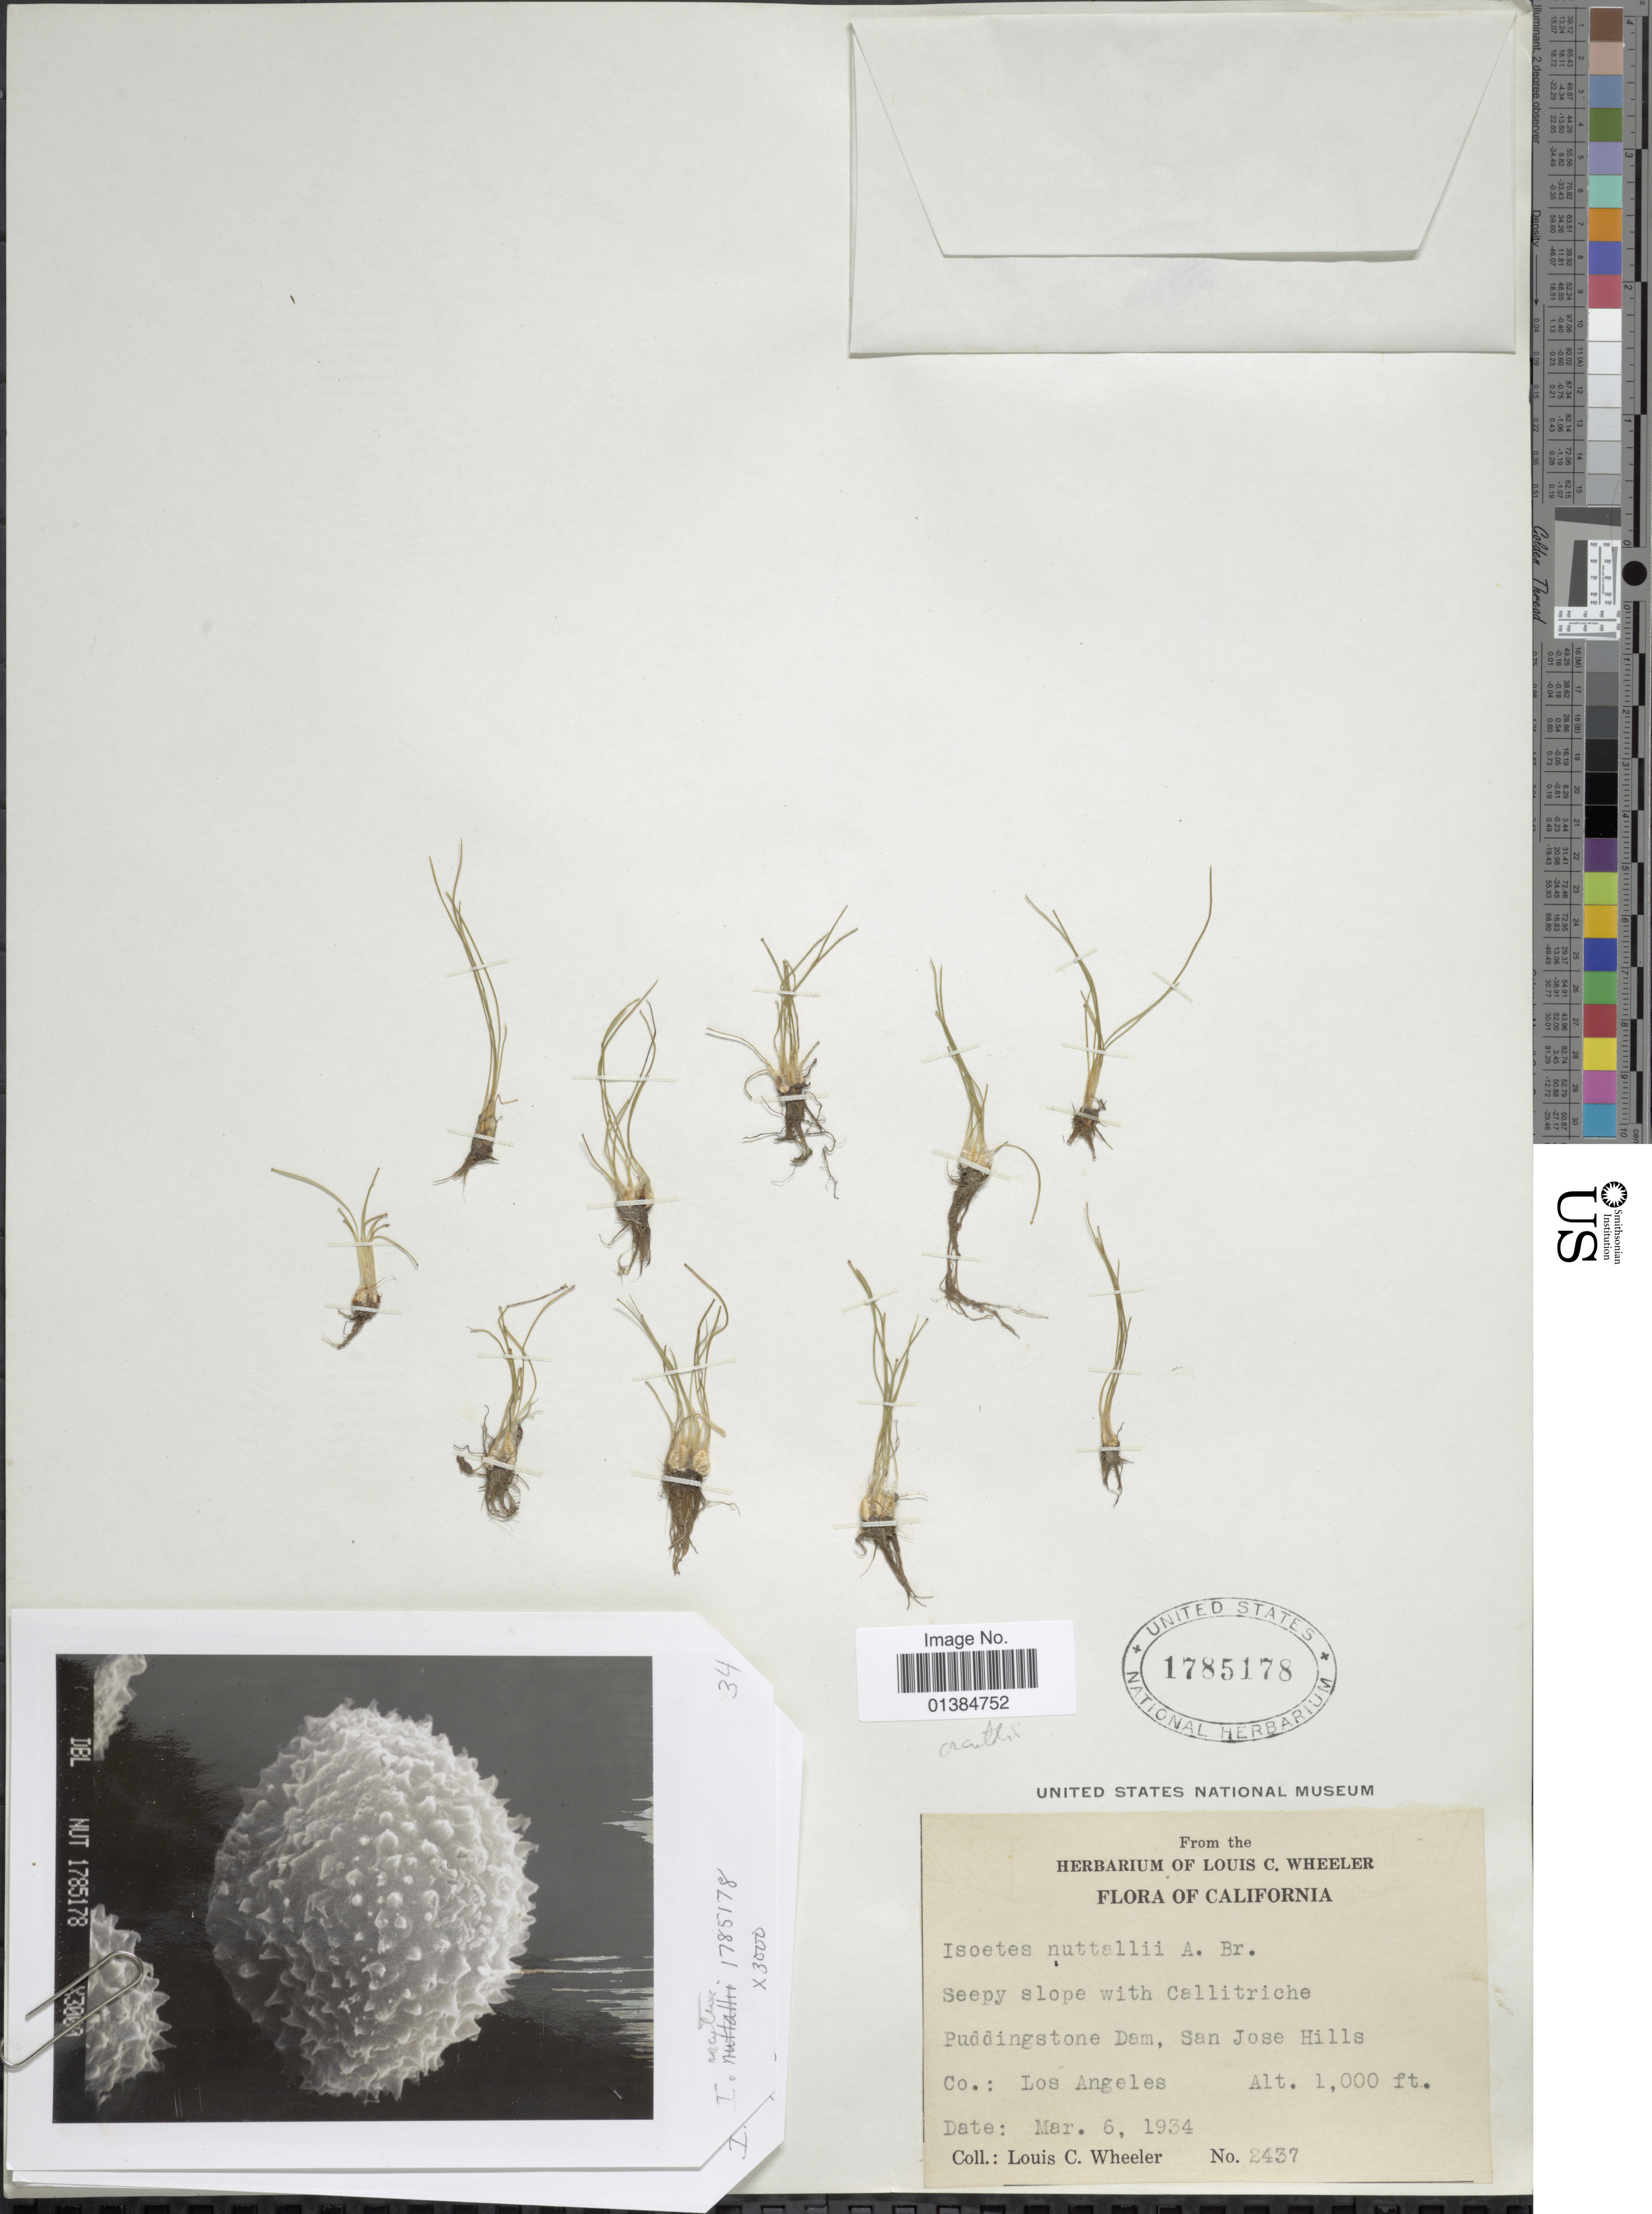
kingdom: Plantae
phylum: Tracheophyta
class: Lycopodiopsida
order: Isoetales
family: Isoetaceae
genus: Isoetes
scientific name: Isoetes nuttallii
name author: A. Braun ex Engelm.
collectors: L. C. Wheeler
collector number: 2437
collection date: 1934-03-06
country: United States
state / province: California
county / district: Los Angeles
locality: Seepy slope with Callitriche puddingstone Dam, San Jose Hills. Co.: Los Angeles.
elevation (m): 305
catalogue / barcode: US 1785178